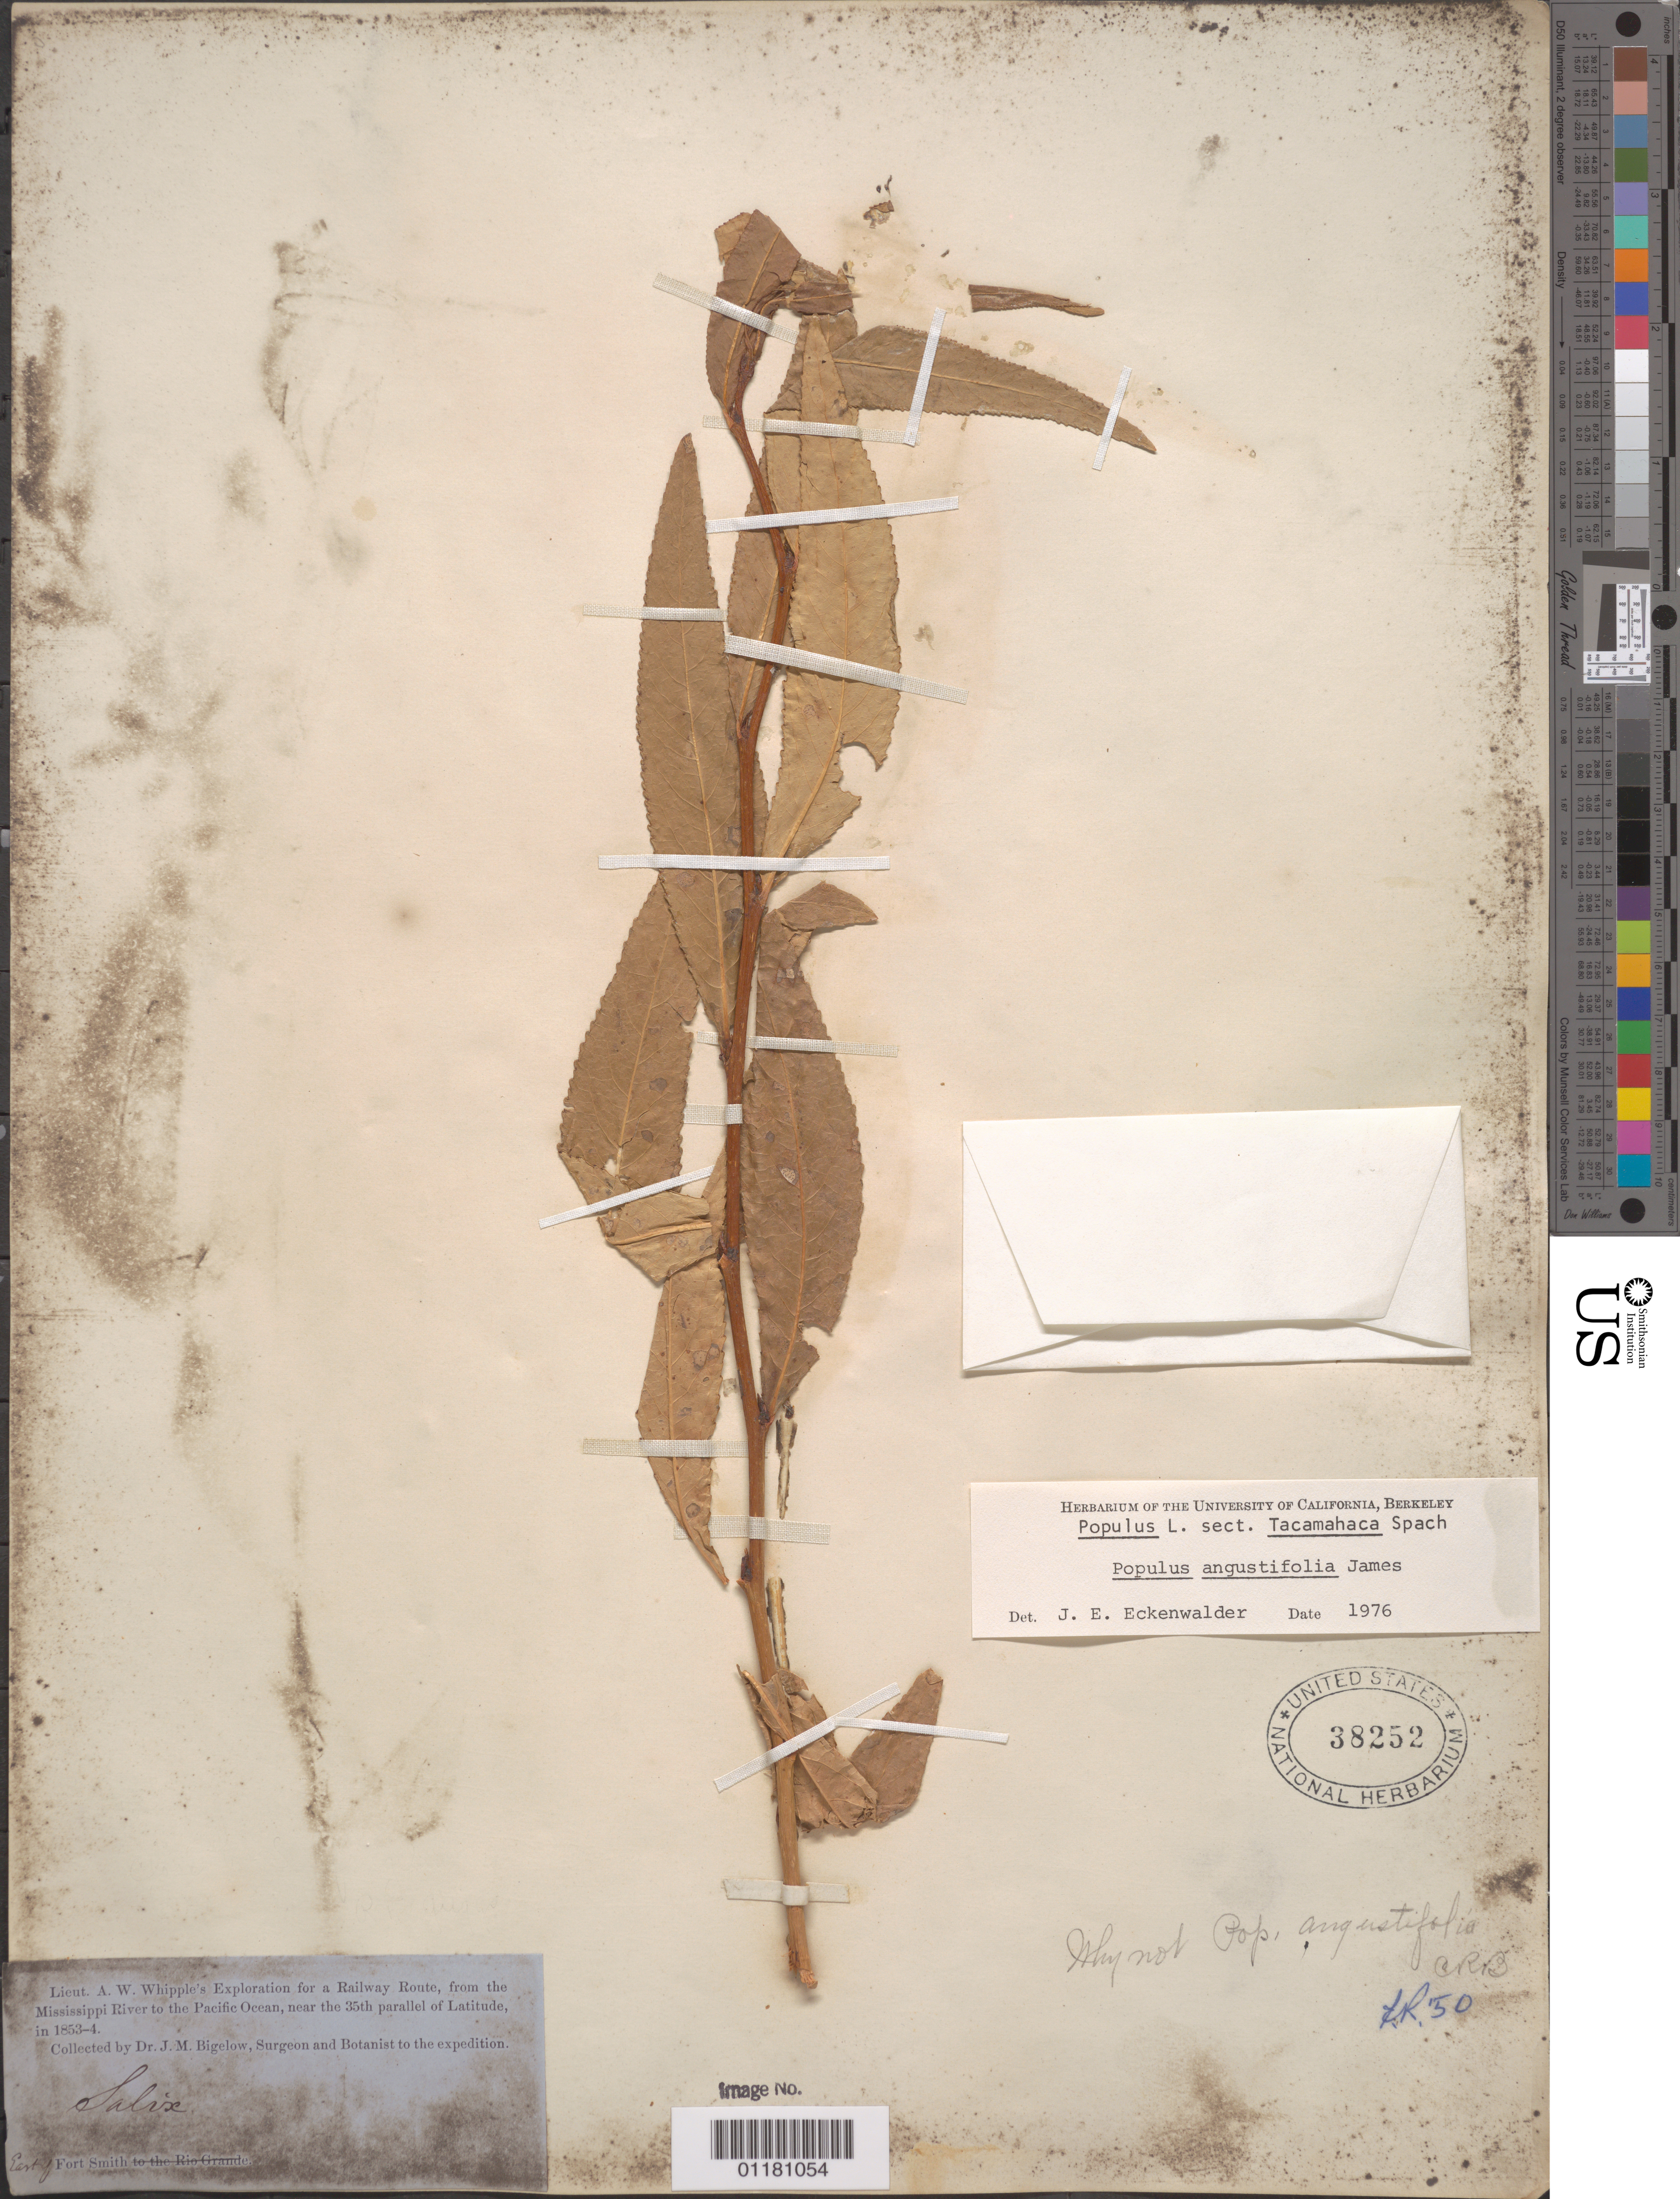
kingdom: Plantae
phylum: Tracheophyta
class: Magnoliopsida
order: Malpighiales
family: Salicaceae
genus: Populus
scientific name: Populus angustifolia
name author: E. James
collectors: J. M. Bigelow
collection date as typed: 1853 to -- --- 1854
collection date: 1853/1854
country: United States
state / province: Arkansas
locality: East of Fort Smith.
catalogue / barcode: US 38252